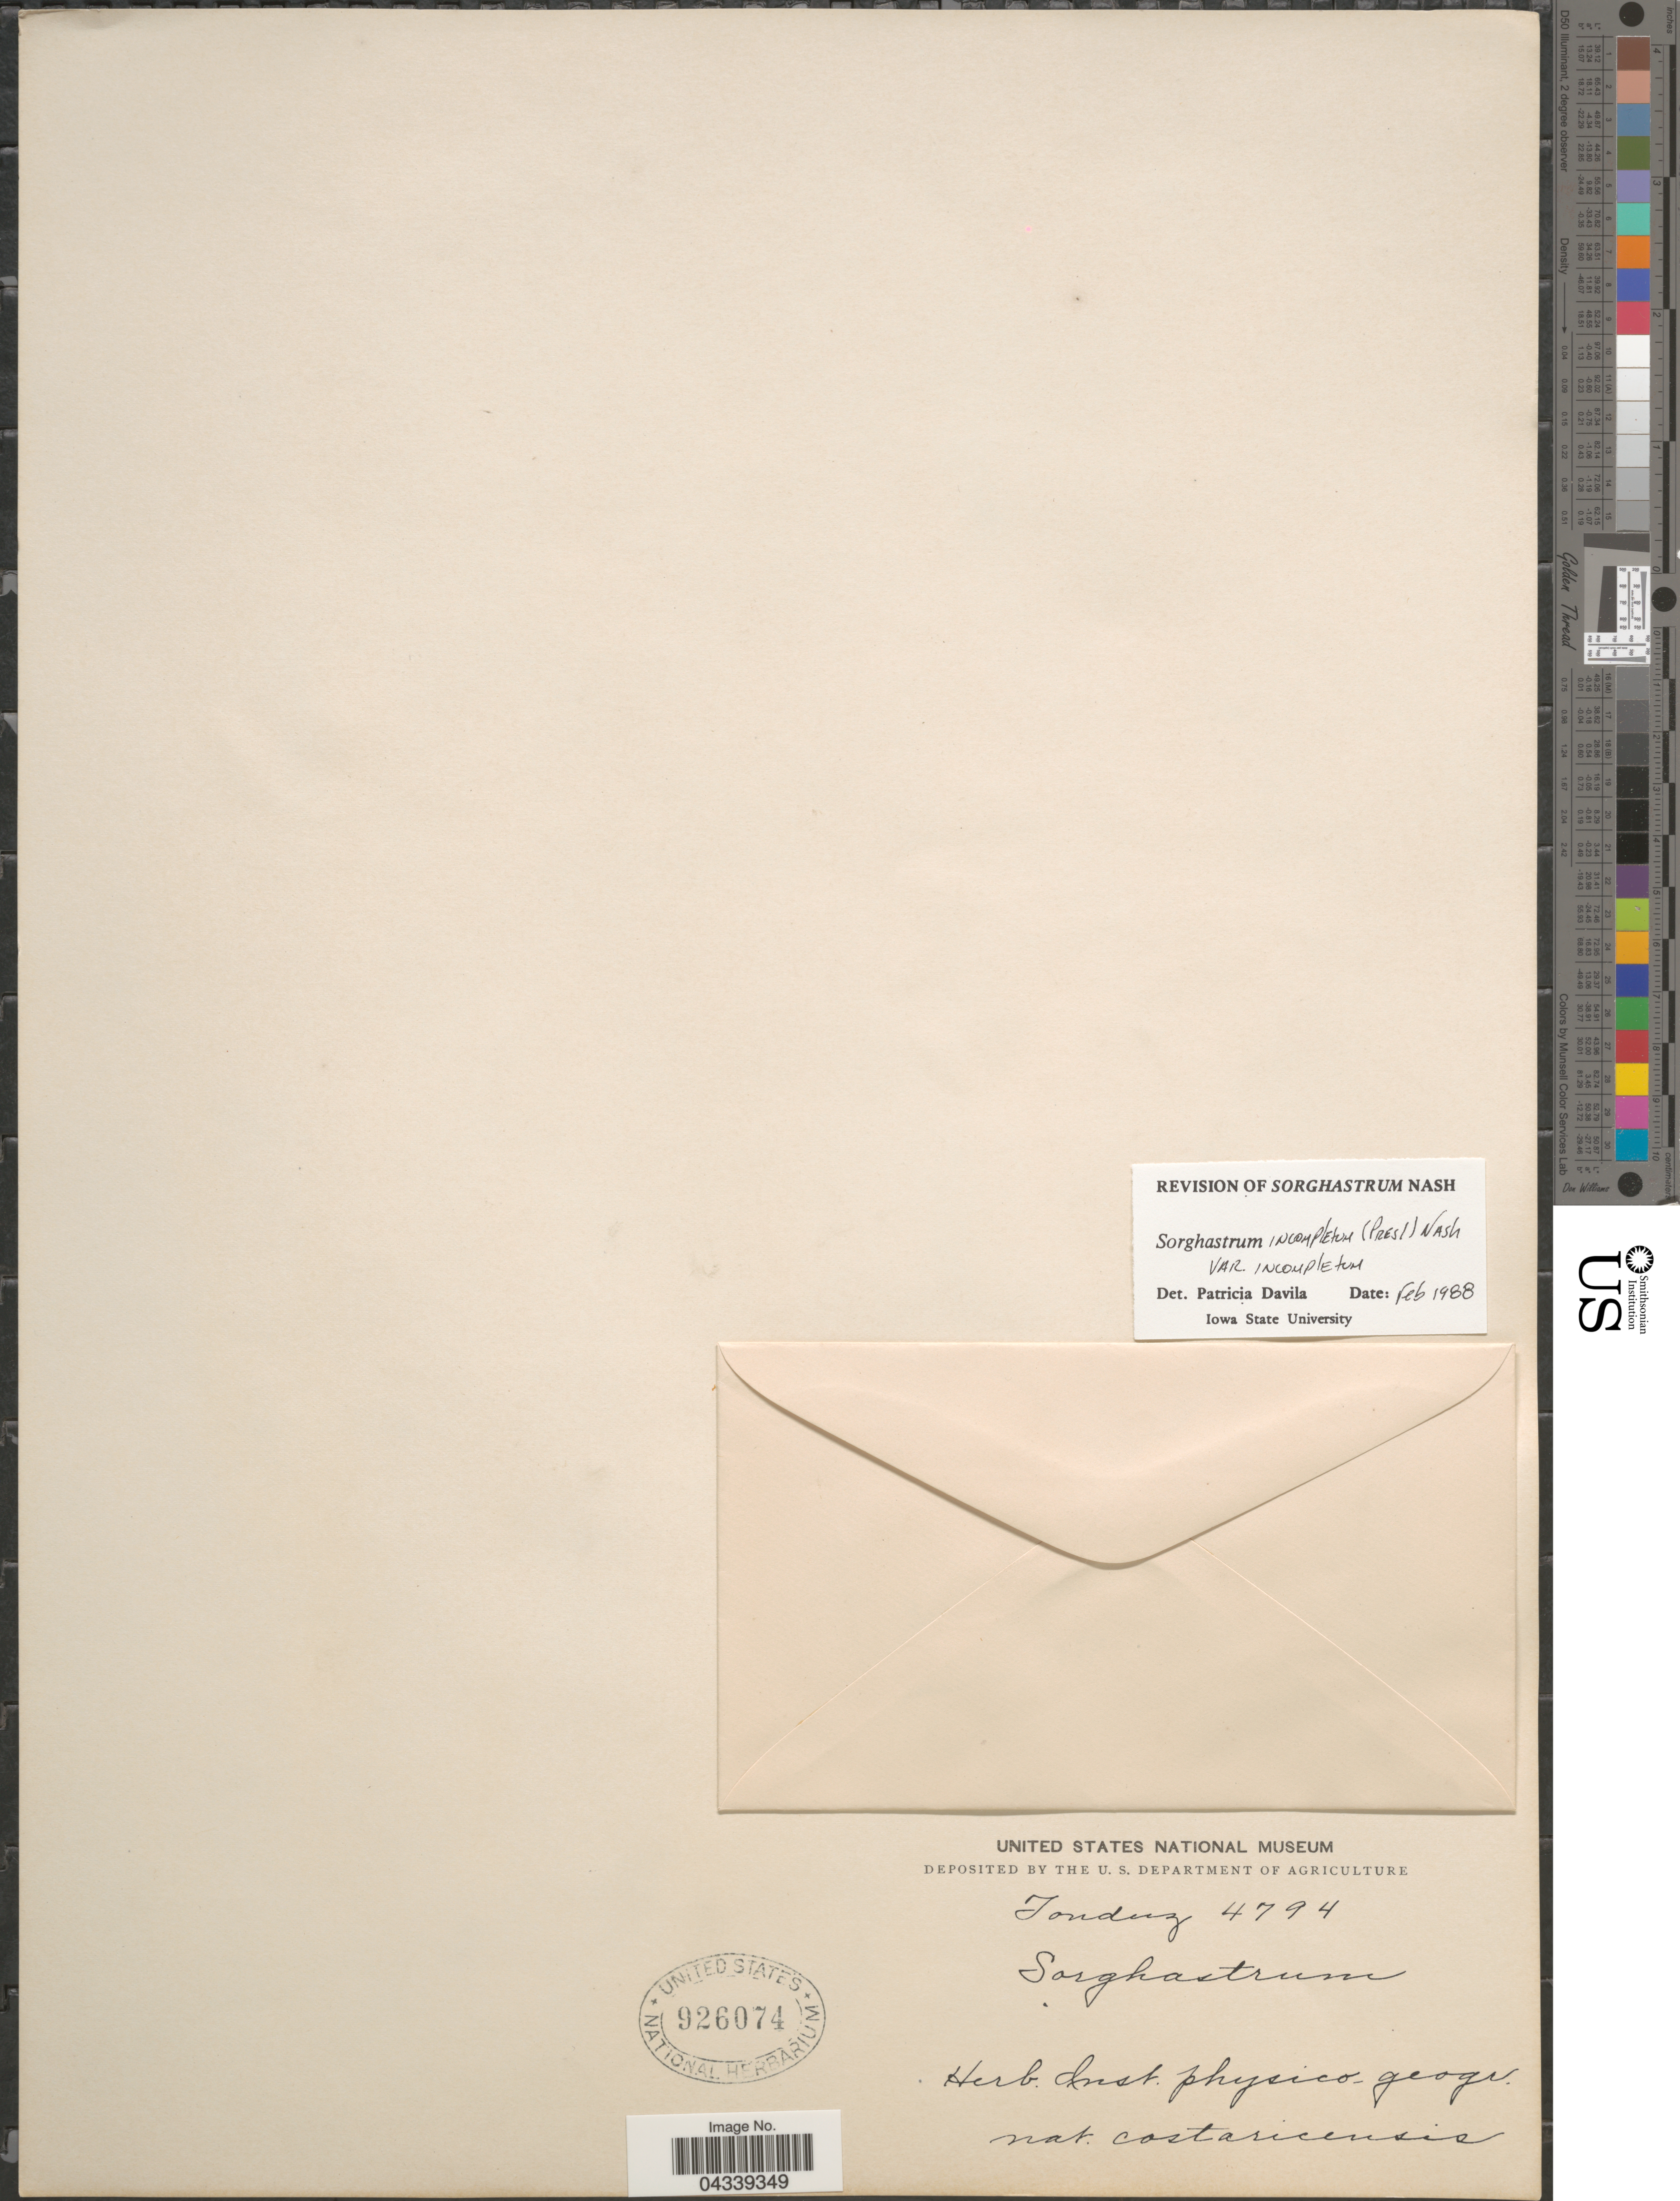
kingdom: Plantae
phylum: Tracheophyta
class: Liliopsida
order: Poales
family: Poaceae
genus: Sorghastrum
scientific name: Sorghastrum incompletum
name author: (J. Presl) Nash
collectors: Tonduz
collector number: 4794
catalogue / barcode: US 926074